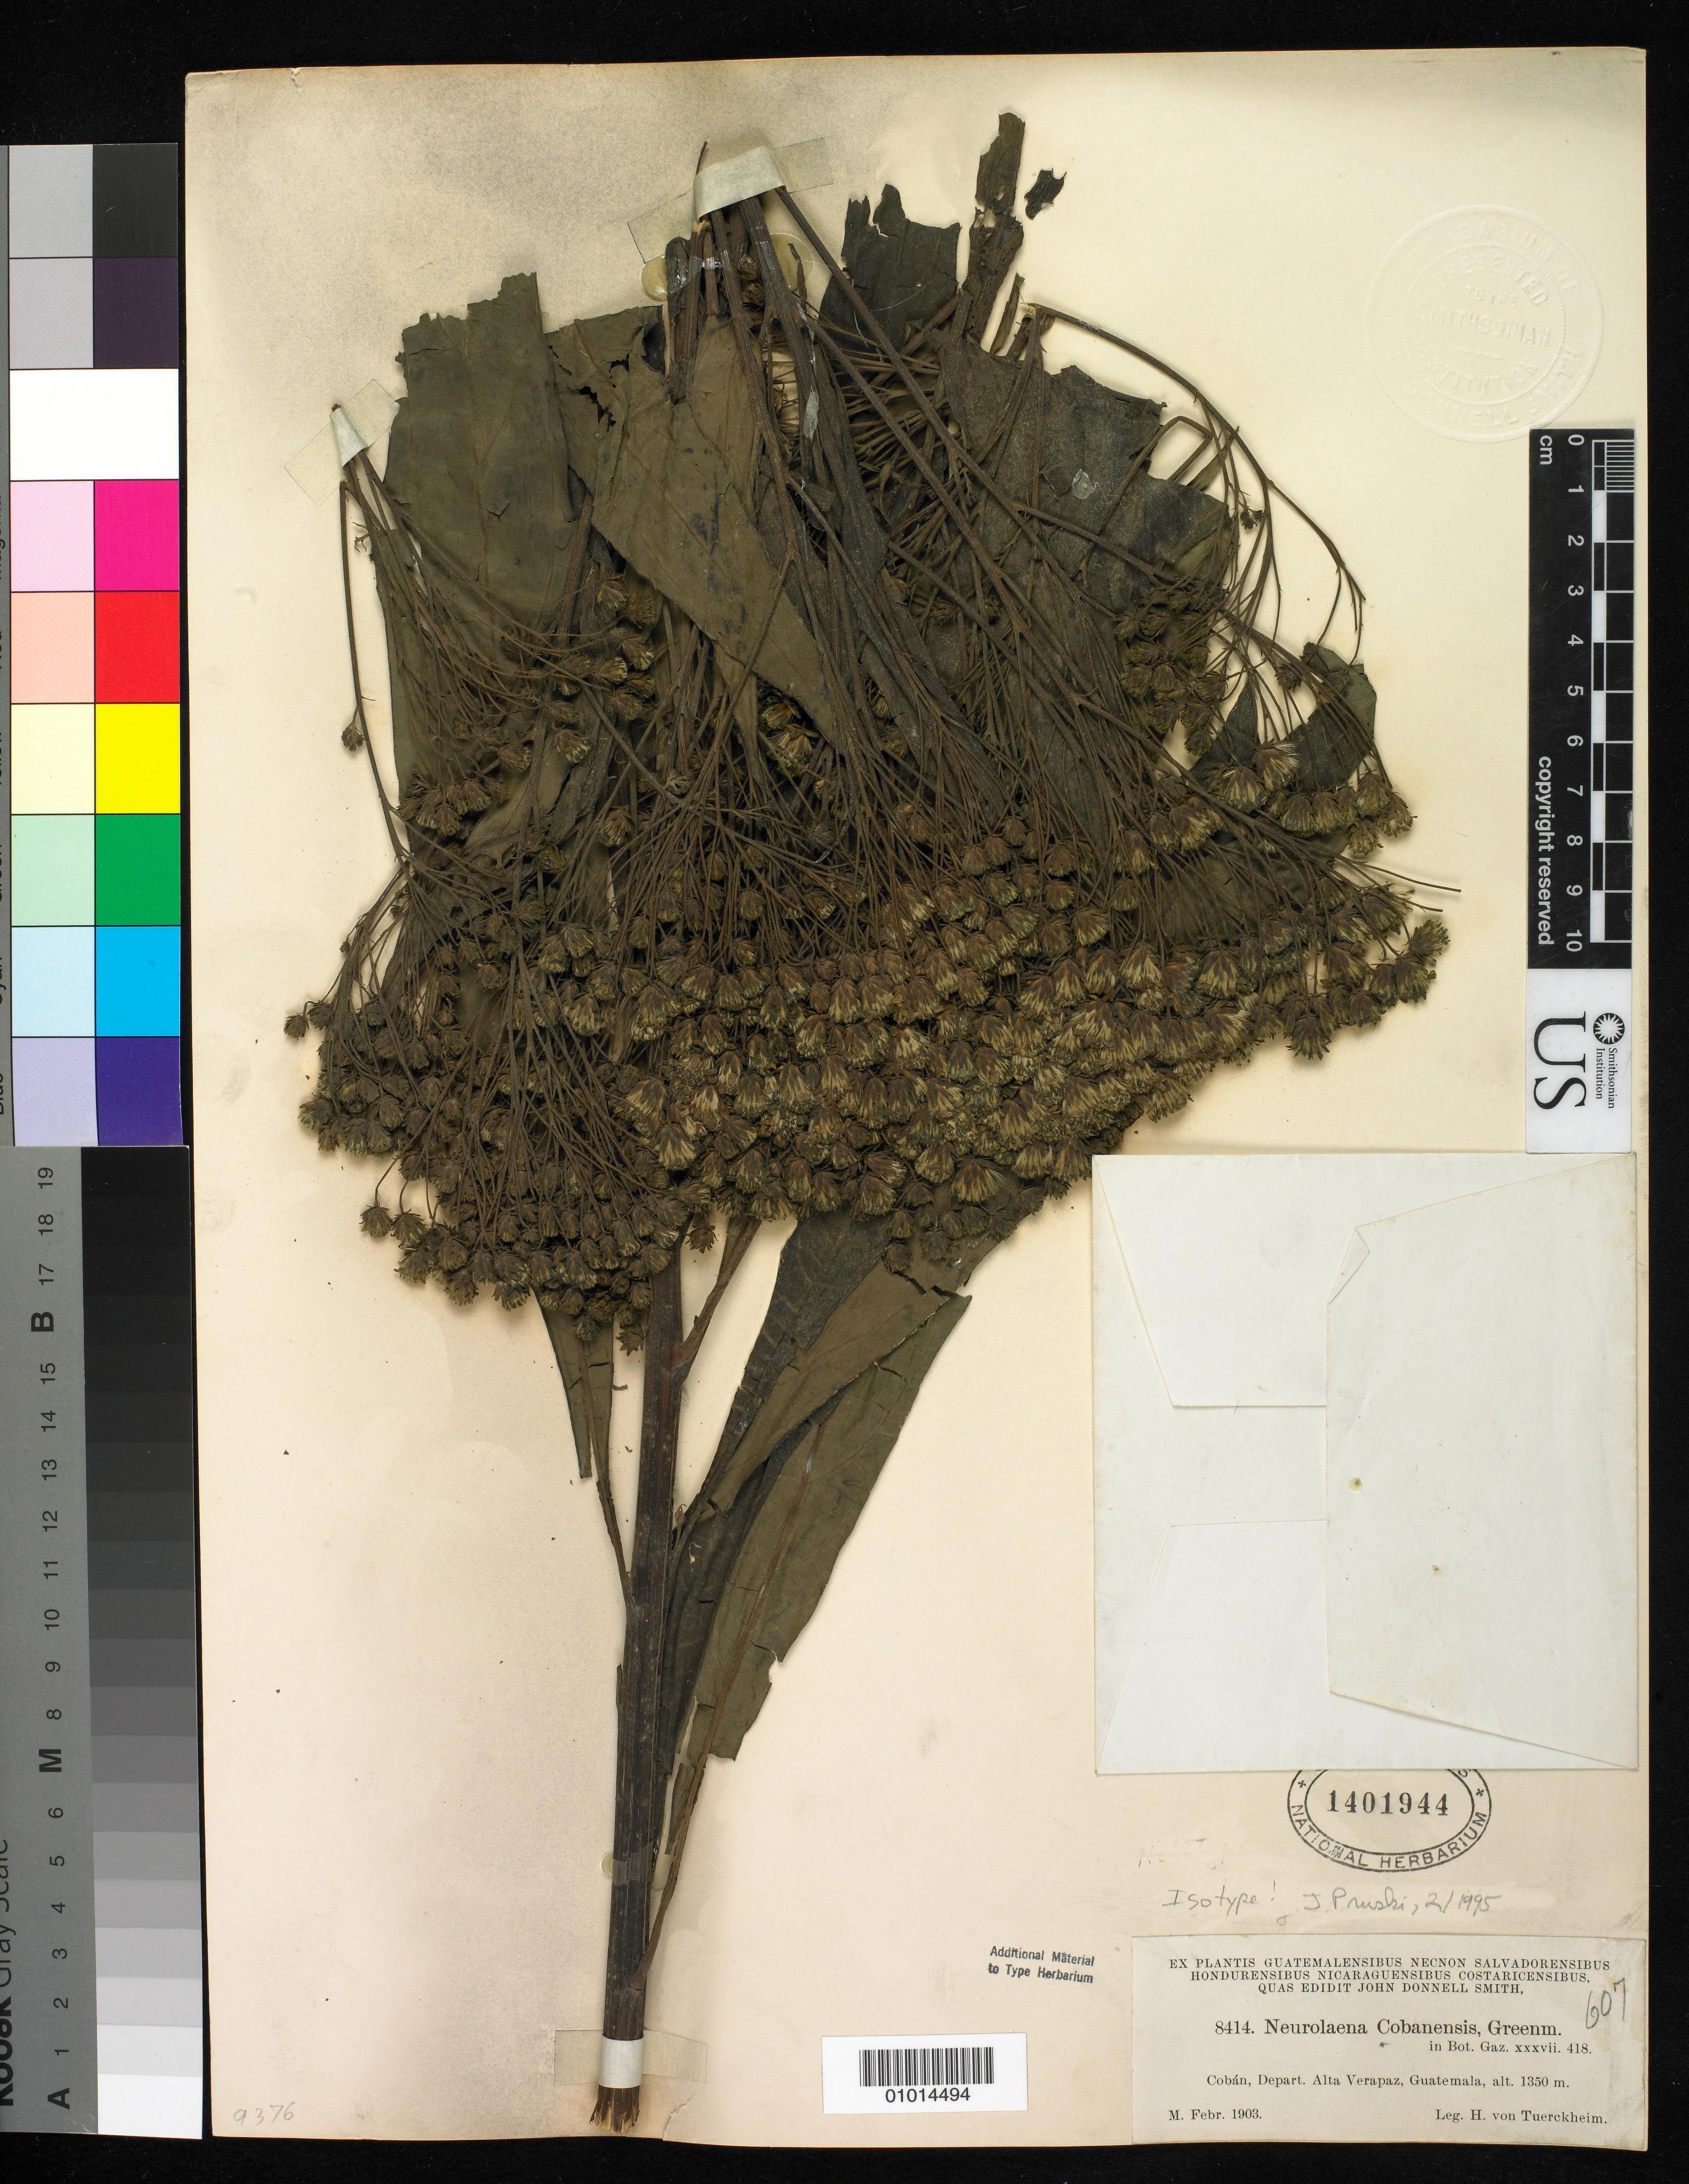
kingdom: Plantae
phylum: Tracheophyta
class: Magnoliopsida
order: Asterales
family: Asteraceae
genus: Neurolaena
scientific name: Neurolaena cobanensis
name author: Greenm. ex Donn. Sm.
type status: Holotype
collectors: H. von Türckheim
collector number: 8414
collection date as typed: Feb 1903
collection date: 1903-02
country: Guatemala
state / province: Alta Verapaz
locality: Cobán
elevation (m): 1350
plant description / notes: Annotated by J. Pruski (1995) as "isotype", and B.L. Turner cites "holotype" at GH (1982, Pl. Syst. Evol. 140: 125) but this US specimen (USNH 1401944, ex John Donnell Smith herbarium!) is almost certainly the holotype of Neurolaena cobanensis Greenm. ex Donn. Sm.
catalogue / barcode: US 1401944